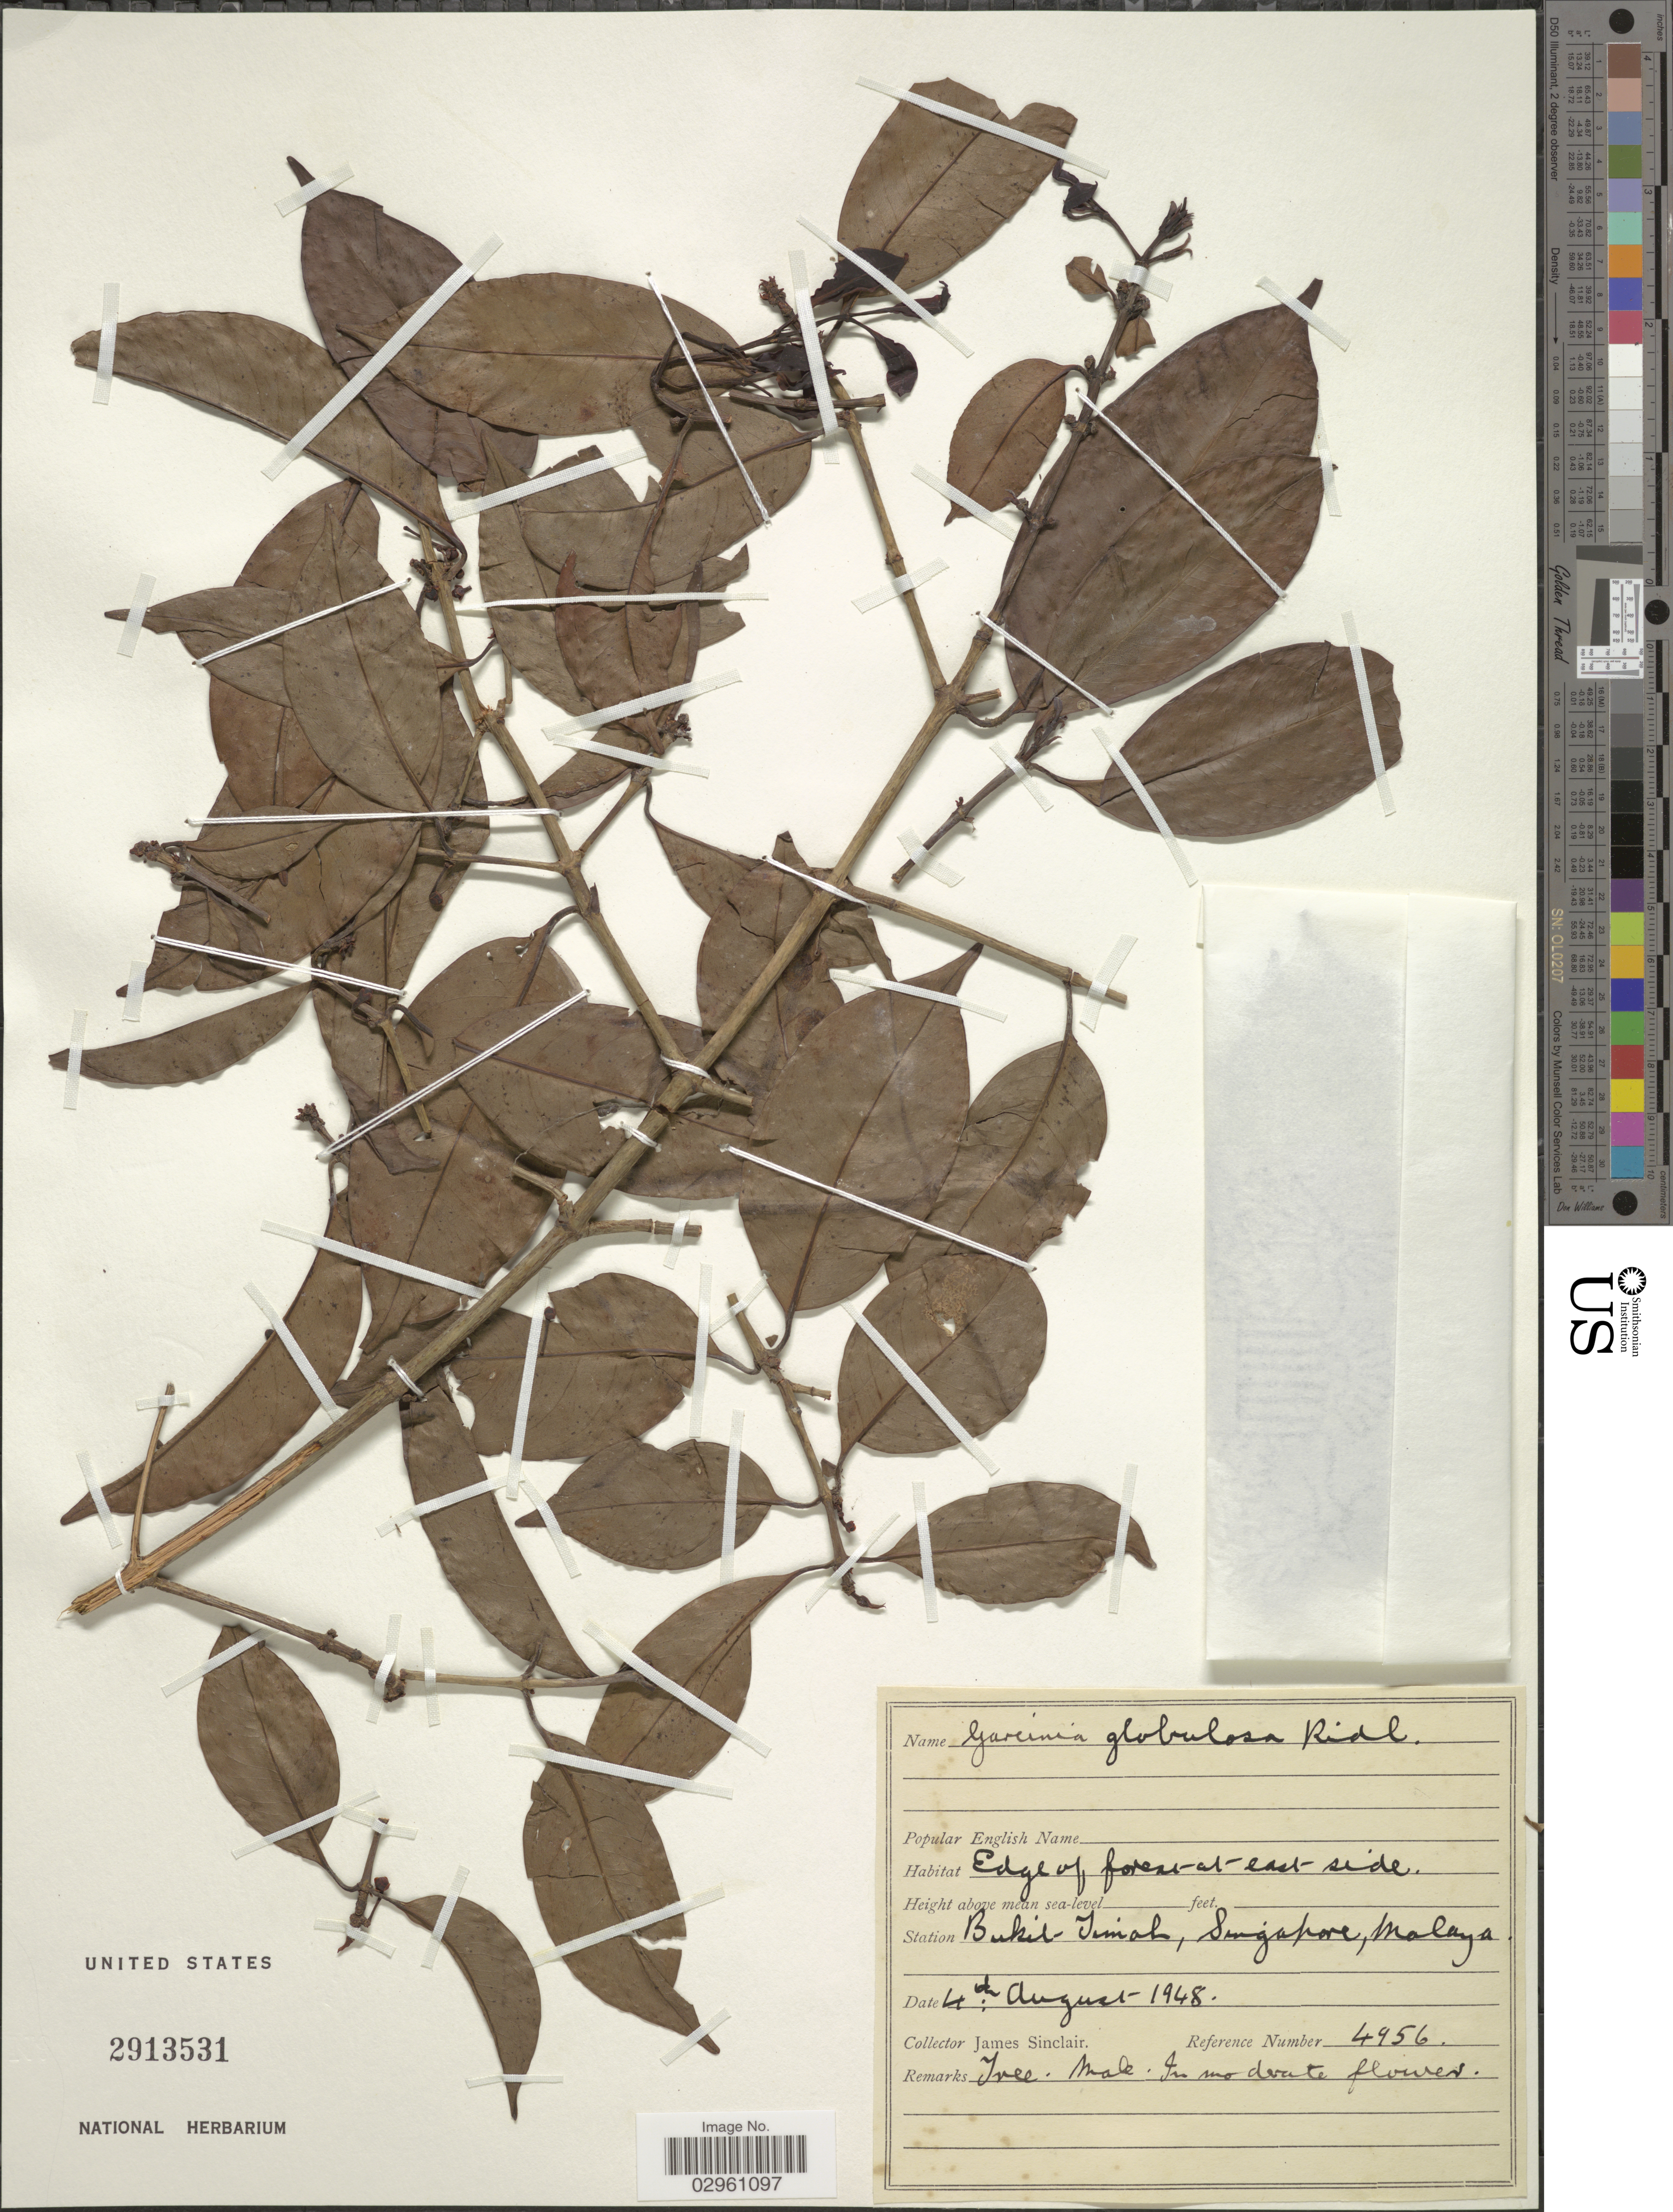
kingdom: Plantae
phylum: Tracheophyta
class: Magnoliopsida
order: Malpighiales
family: Clusiaceae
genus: Garcinia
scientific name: Garcinia globulosa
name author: Ridl.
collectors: J. Sinclair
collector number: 4956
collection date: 1948-08-04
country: Singapore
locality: Edge of forest at east side. Station Bukit-Timah, Singapore, Malaya.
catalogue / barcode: US 2913531